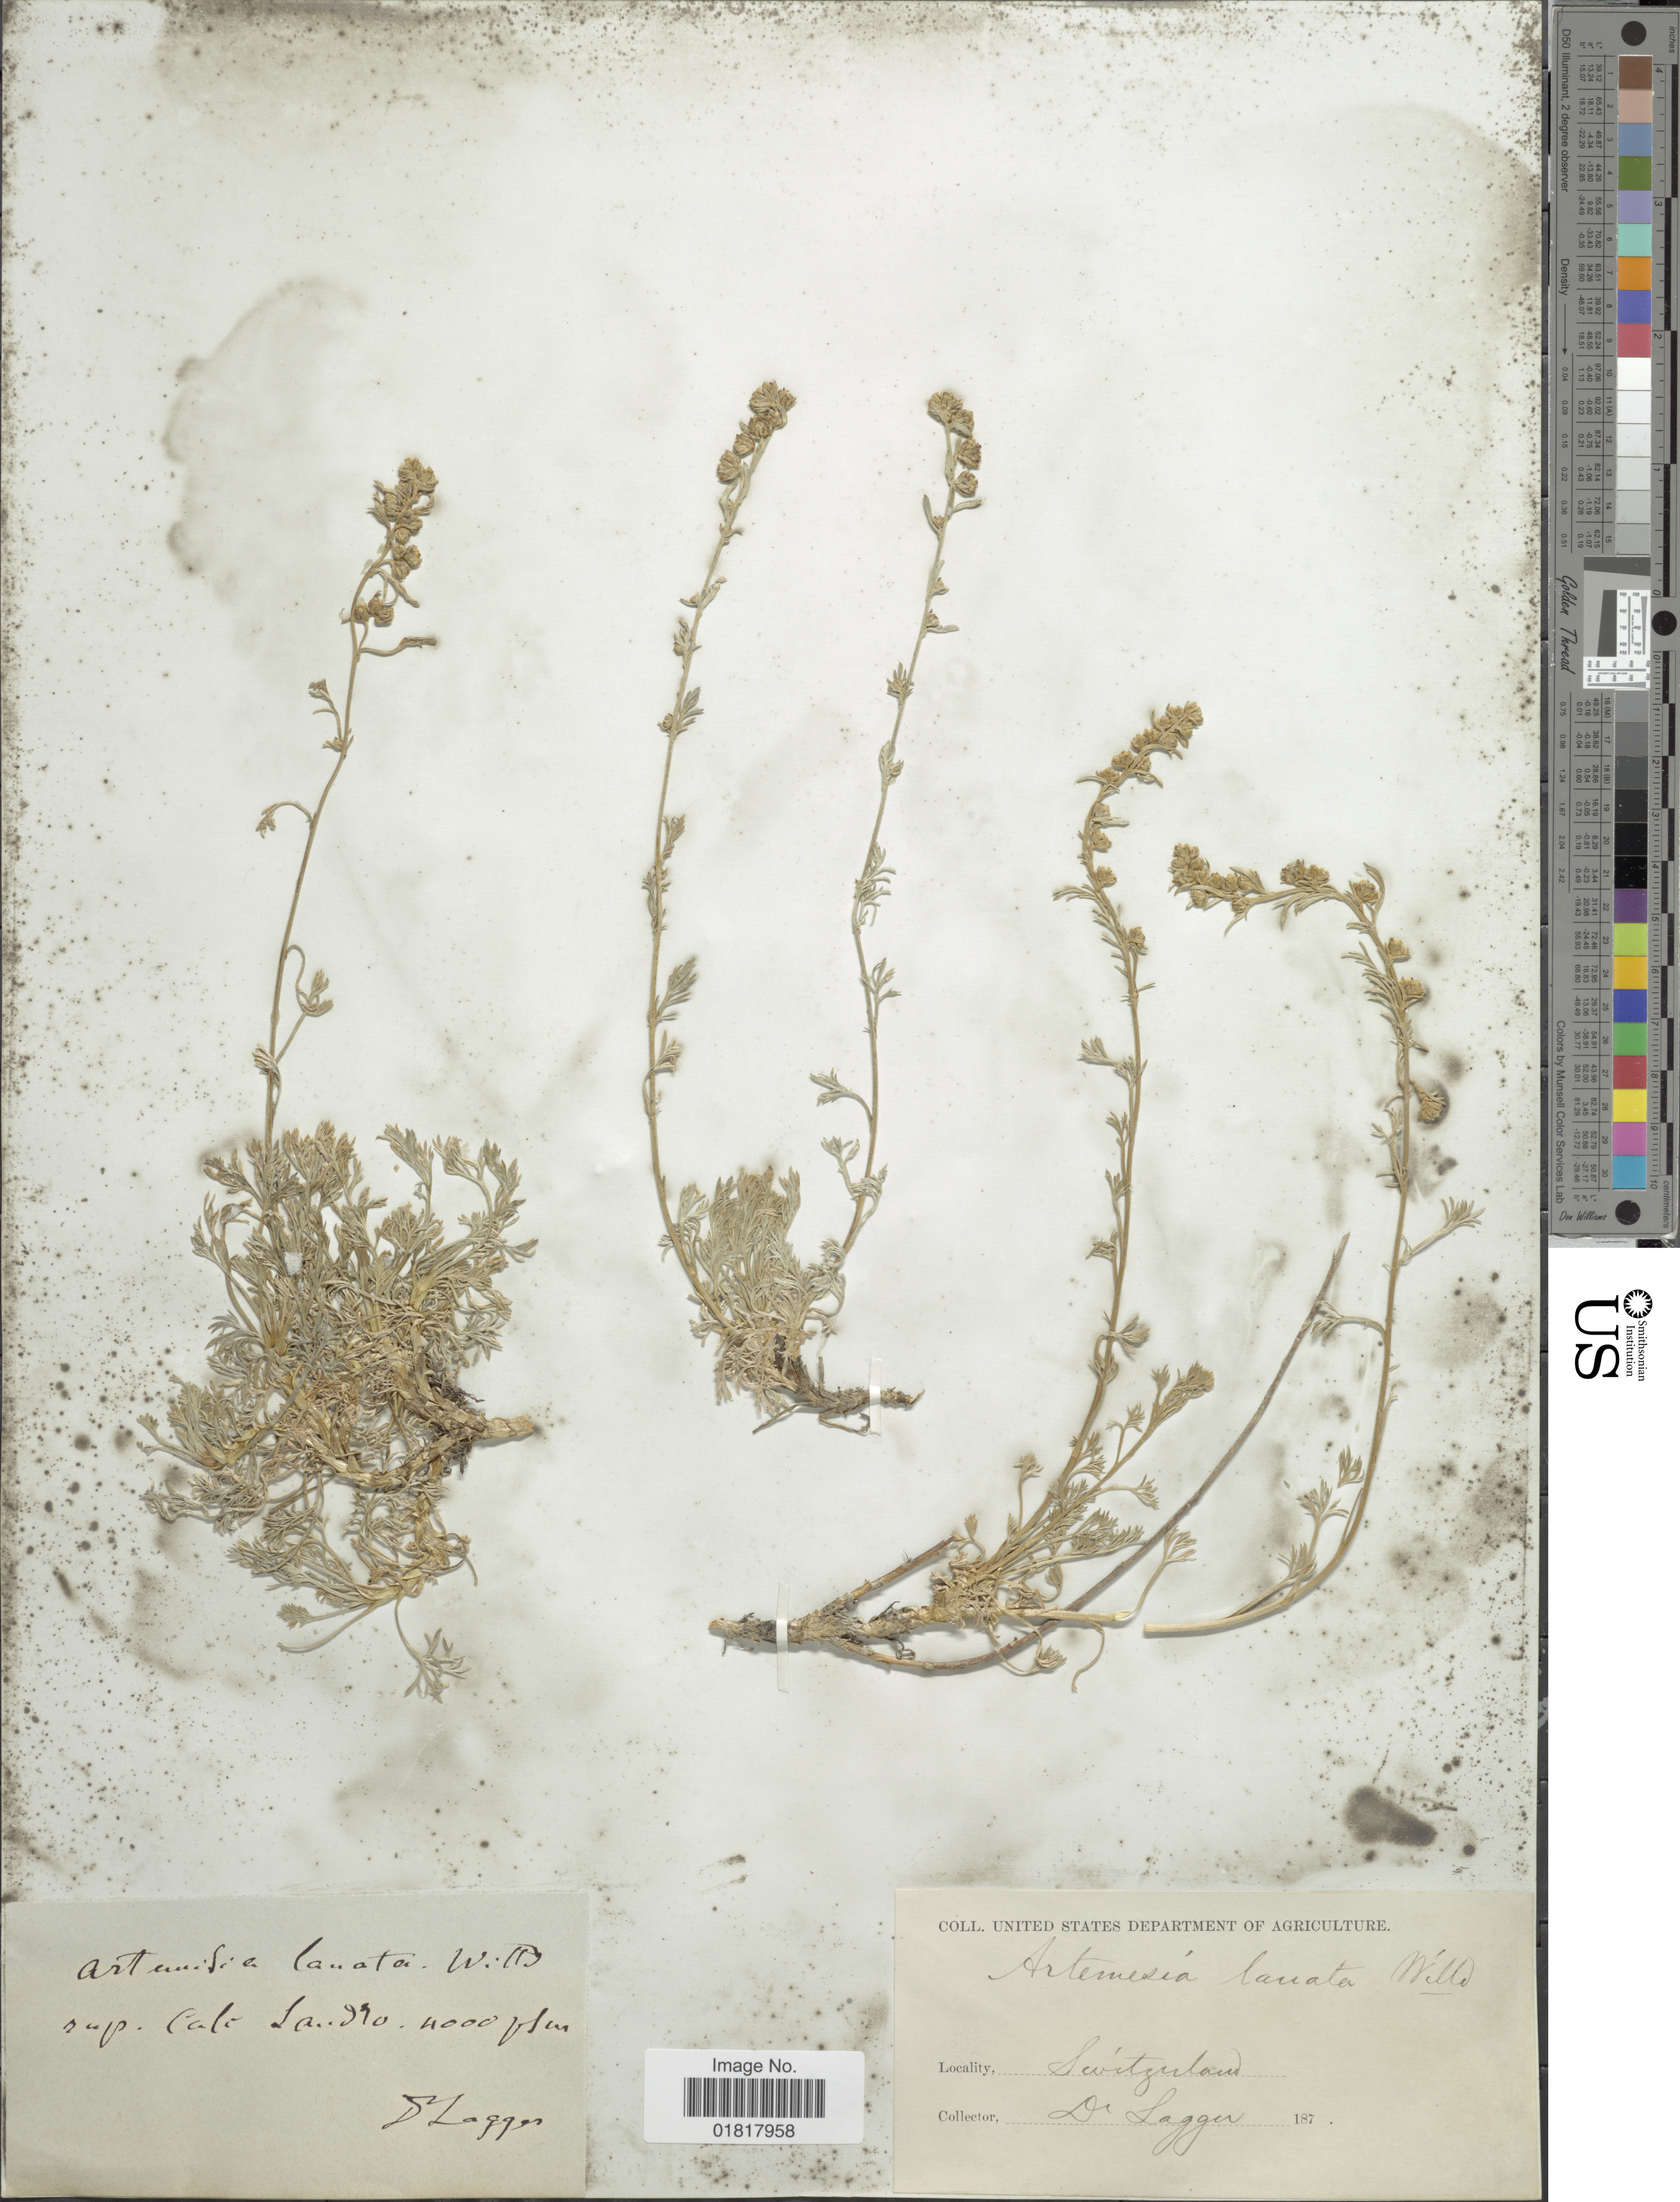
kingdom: Plantae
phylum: Tracheophyta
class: Magnoliopsida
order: Asterales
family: Asteraceae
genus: Artemisia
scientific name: Artemisia lanata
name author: Willd.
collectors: F. J. Lagger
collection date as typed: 187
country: Switzerland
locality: Sup. Calc Landio [interpreted]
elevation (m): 1219